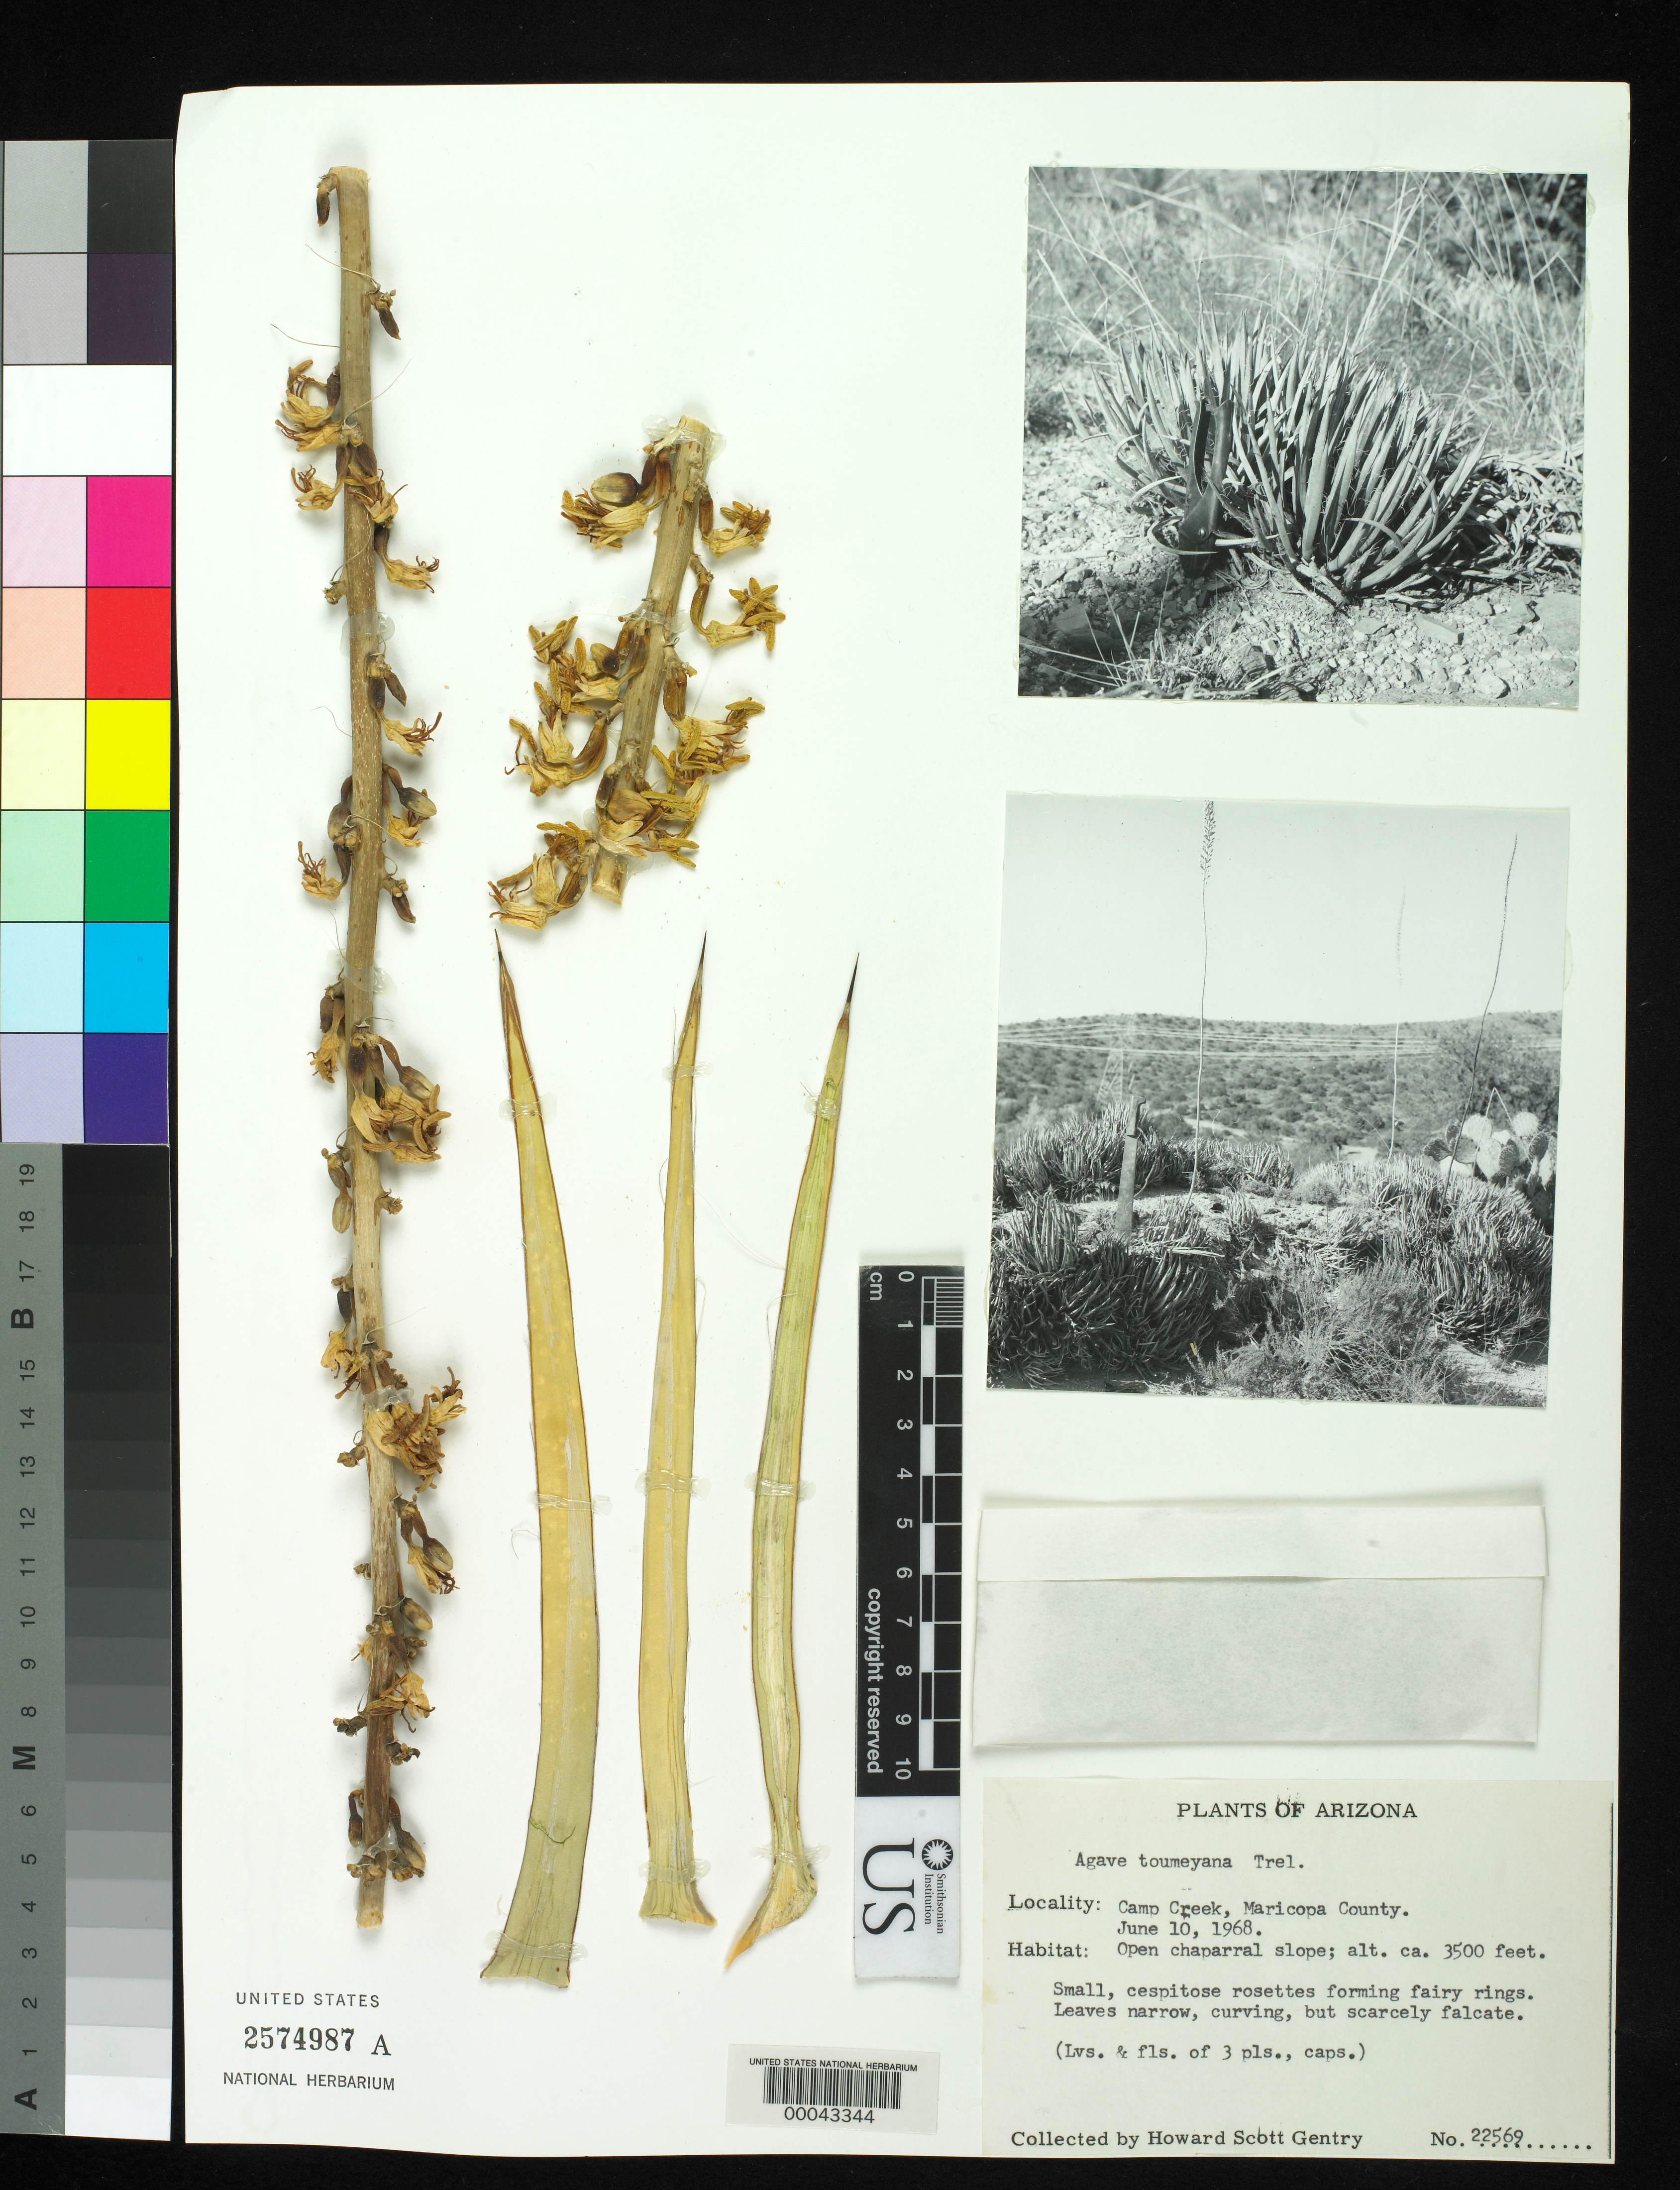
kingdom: Plantae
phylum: Tracheophyta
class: Liliopsida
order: Asparagales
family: Asparagaceae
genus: Agave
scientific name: Agave toumeyana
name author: Trel.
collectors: H. S. Gentry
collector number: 22569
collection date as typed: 10 Jun 1968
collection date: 1968-06-10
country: United States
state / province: Arizona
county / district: Maricopa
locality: Camp creek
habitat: Open chaparral slope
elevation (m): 1067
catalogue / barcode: US 2574987A